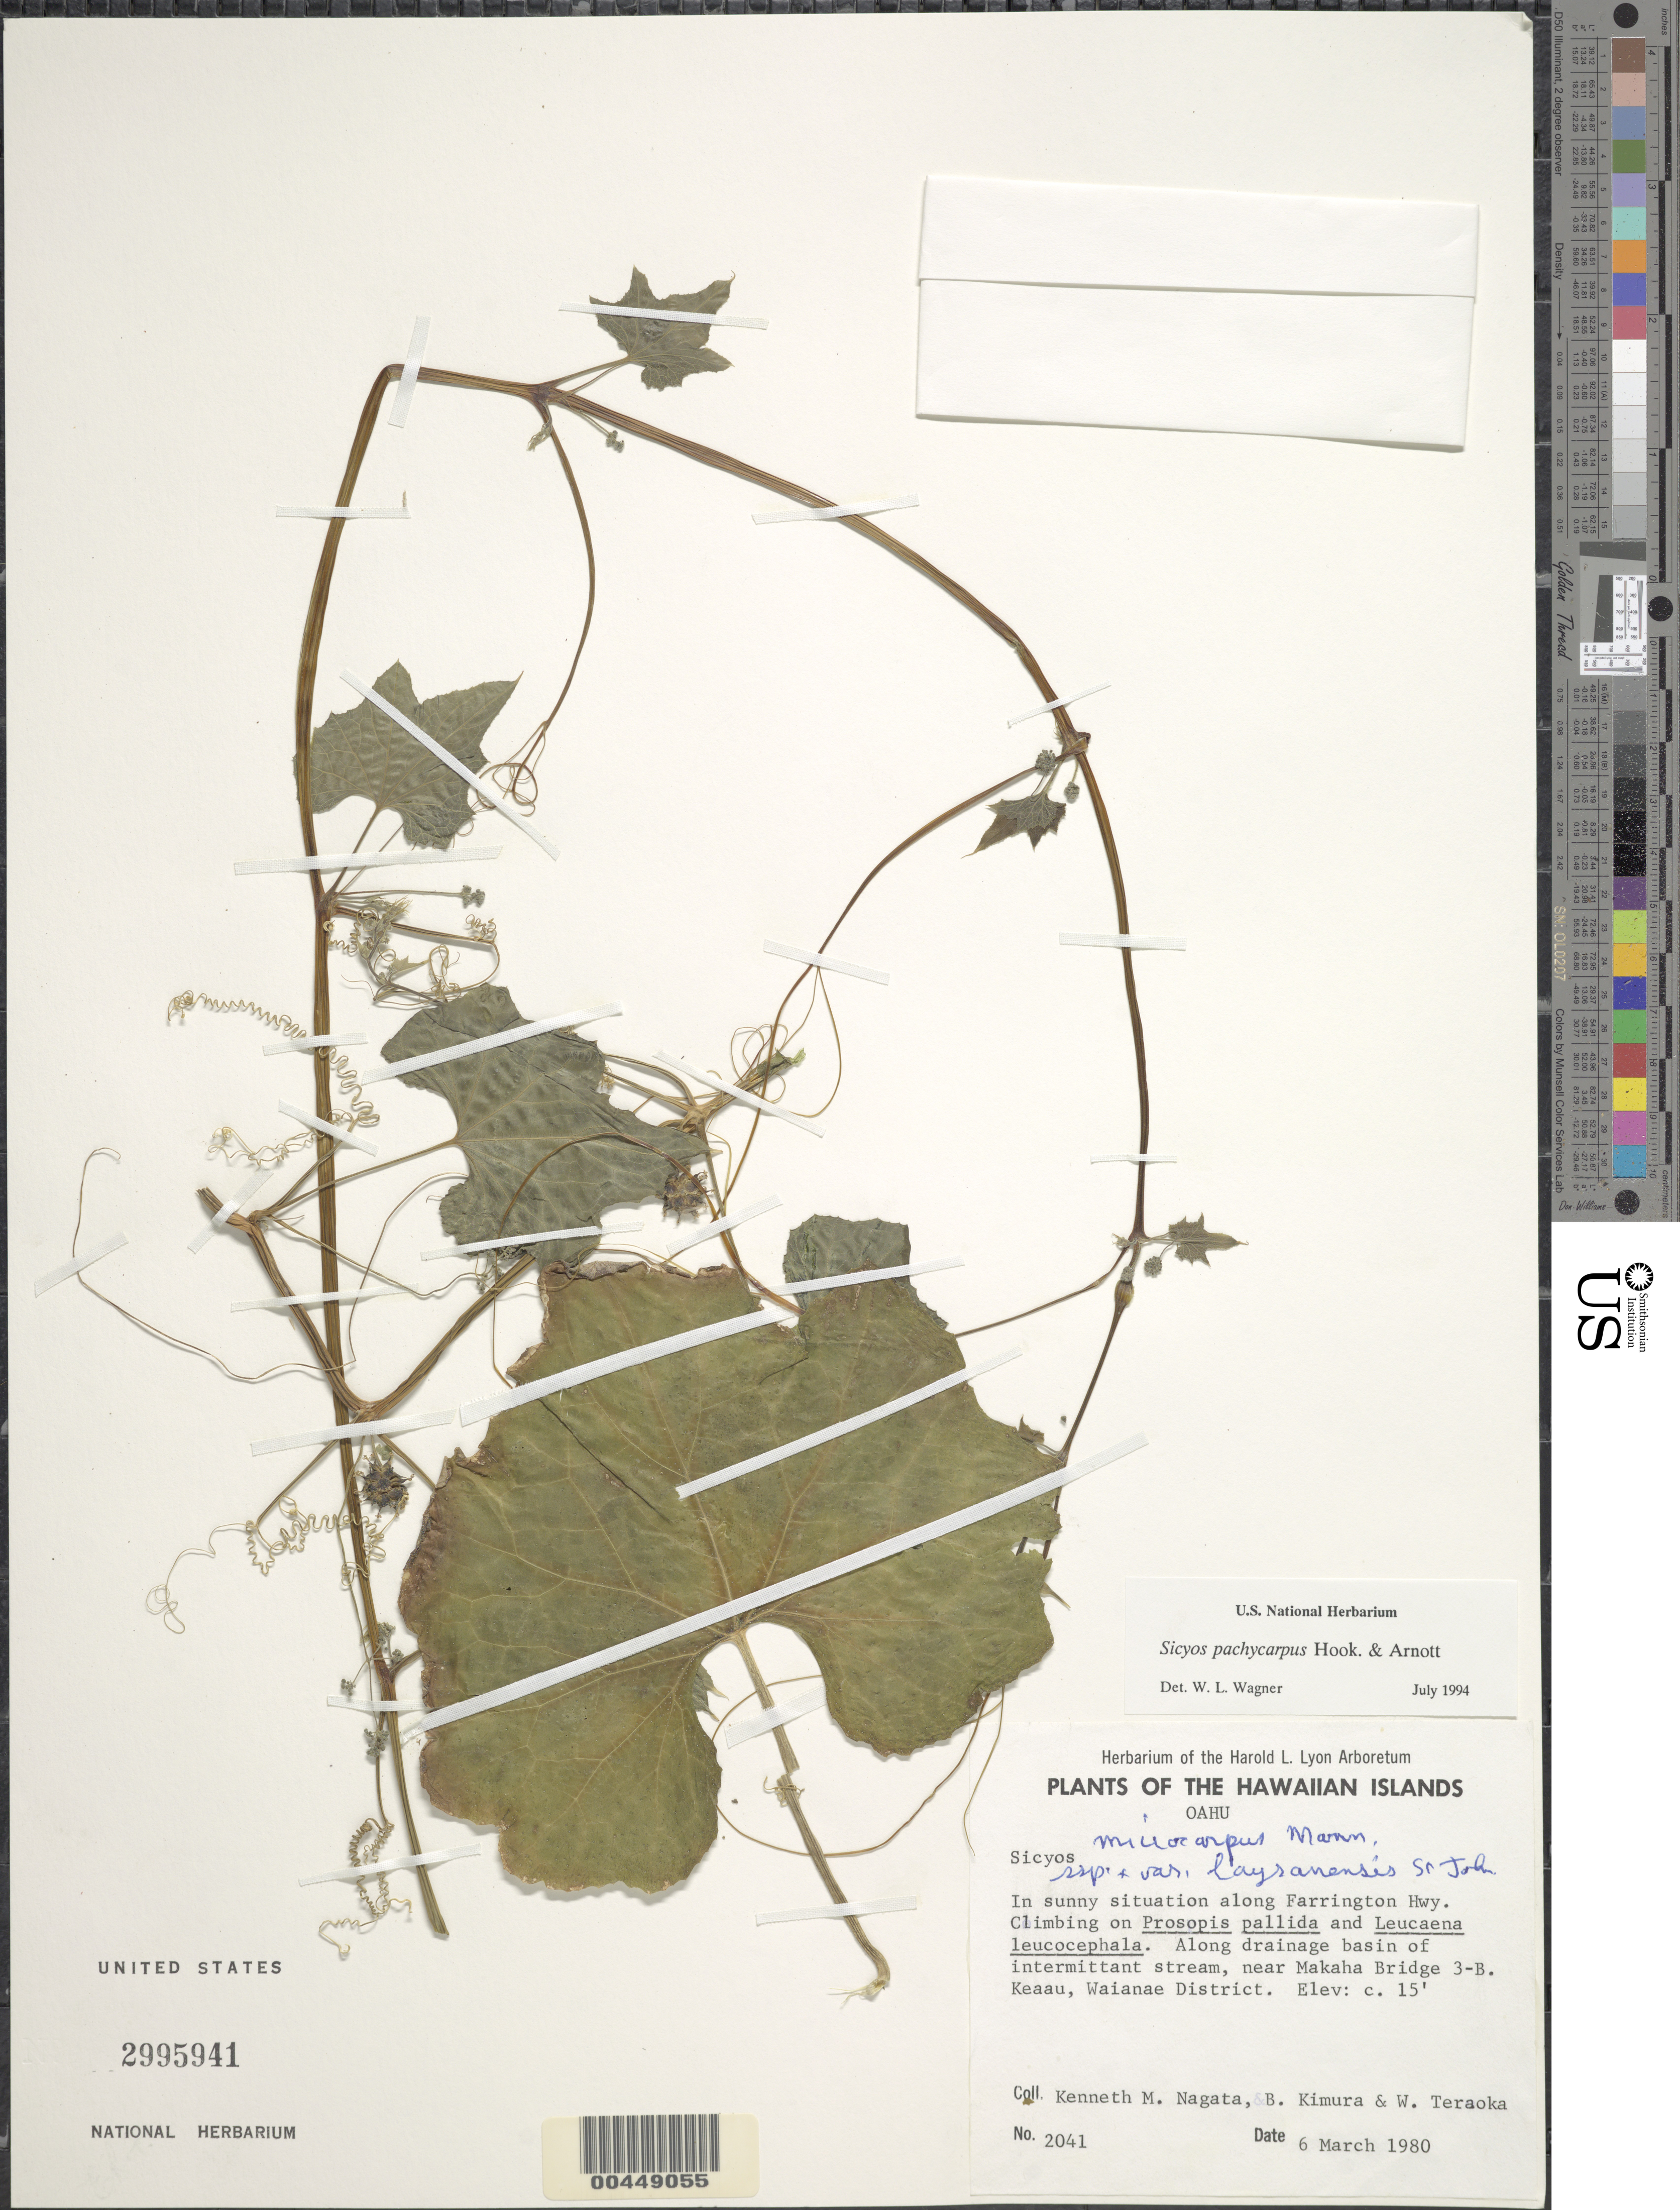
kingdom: Plantae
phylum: Tracheophyta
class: Magnoliopsida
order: Cucurbitales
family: Cucurbitaceae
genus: Sicyos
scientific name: Sicyos pachycarpus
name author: Hook. & Arn.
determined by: Wagner, W. L., (BOT), Smithsonian Institution - National Museum of Natural History (UNITED STATES)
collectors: K. Nagata, B. Kimura & W. Teraoka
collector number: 2041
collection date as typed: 6 Mar 1980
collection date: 1980-03-06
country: United States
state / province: Hawaii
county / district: Honolulu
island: Oahu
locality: Along Farrington Hwy, along drainage basin of intermittant stream, near Makaha Bridge 3-B, Keaau, Waianae Dist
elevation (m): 5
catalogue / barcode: US 2995941